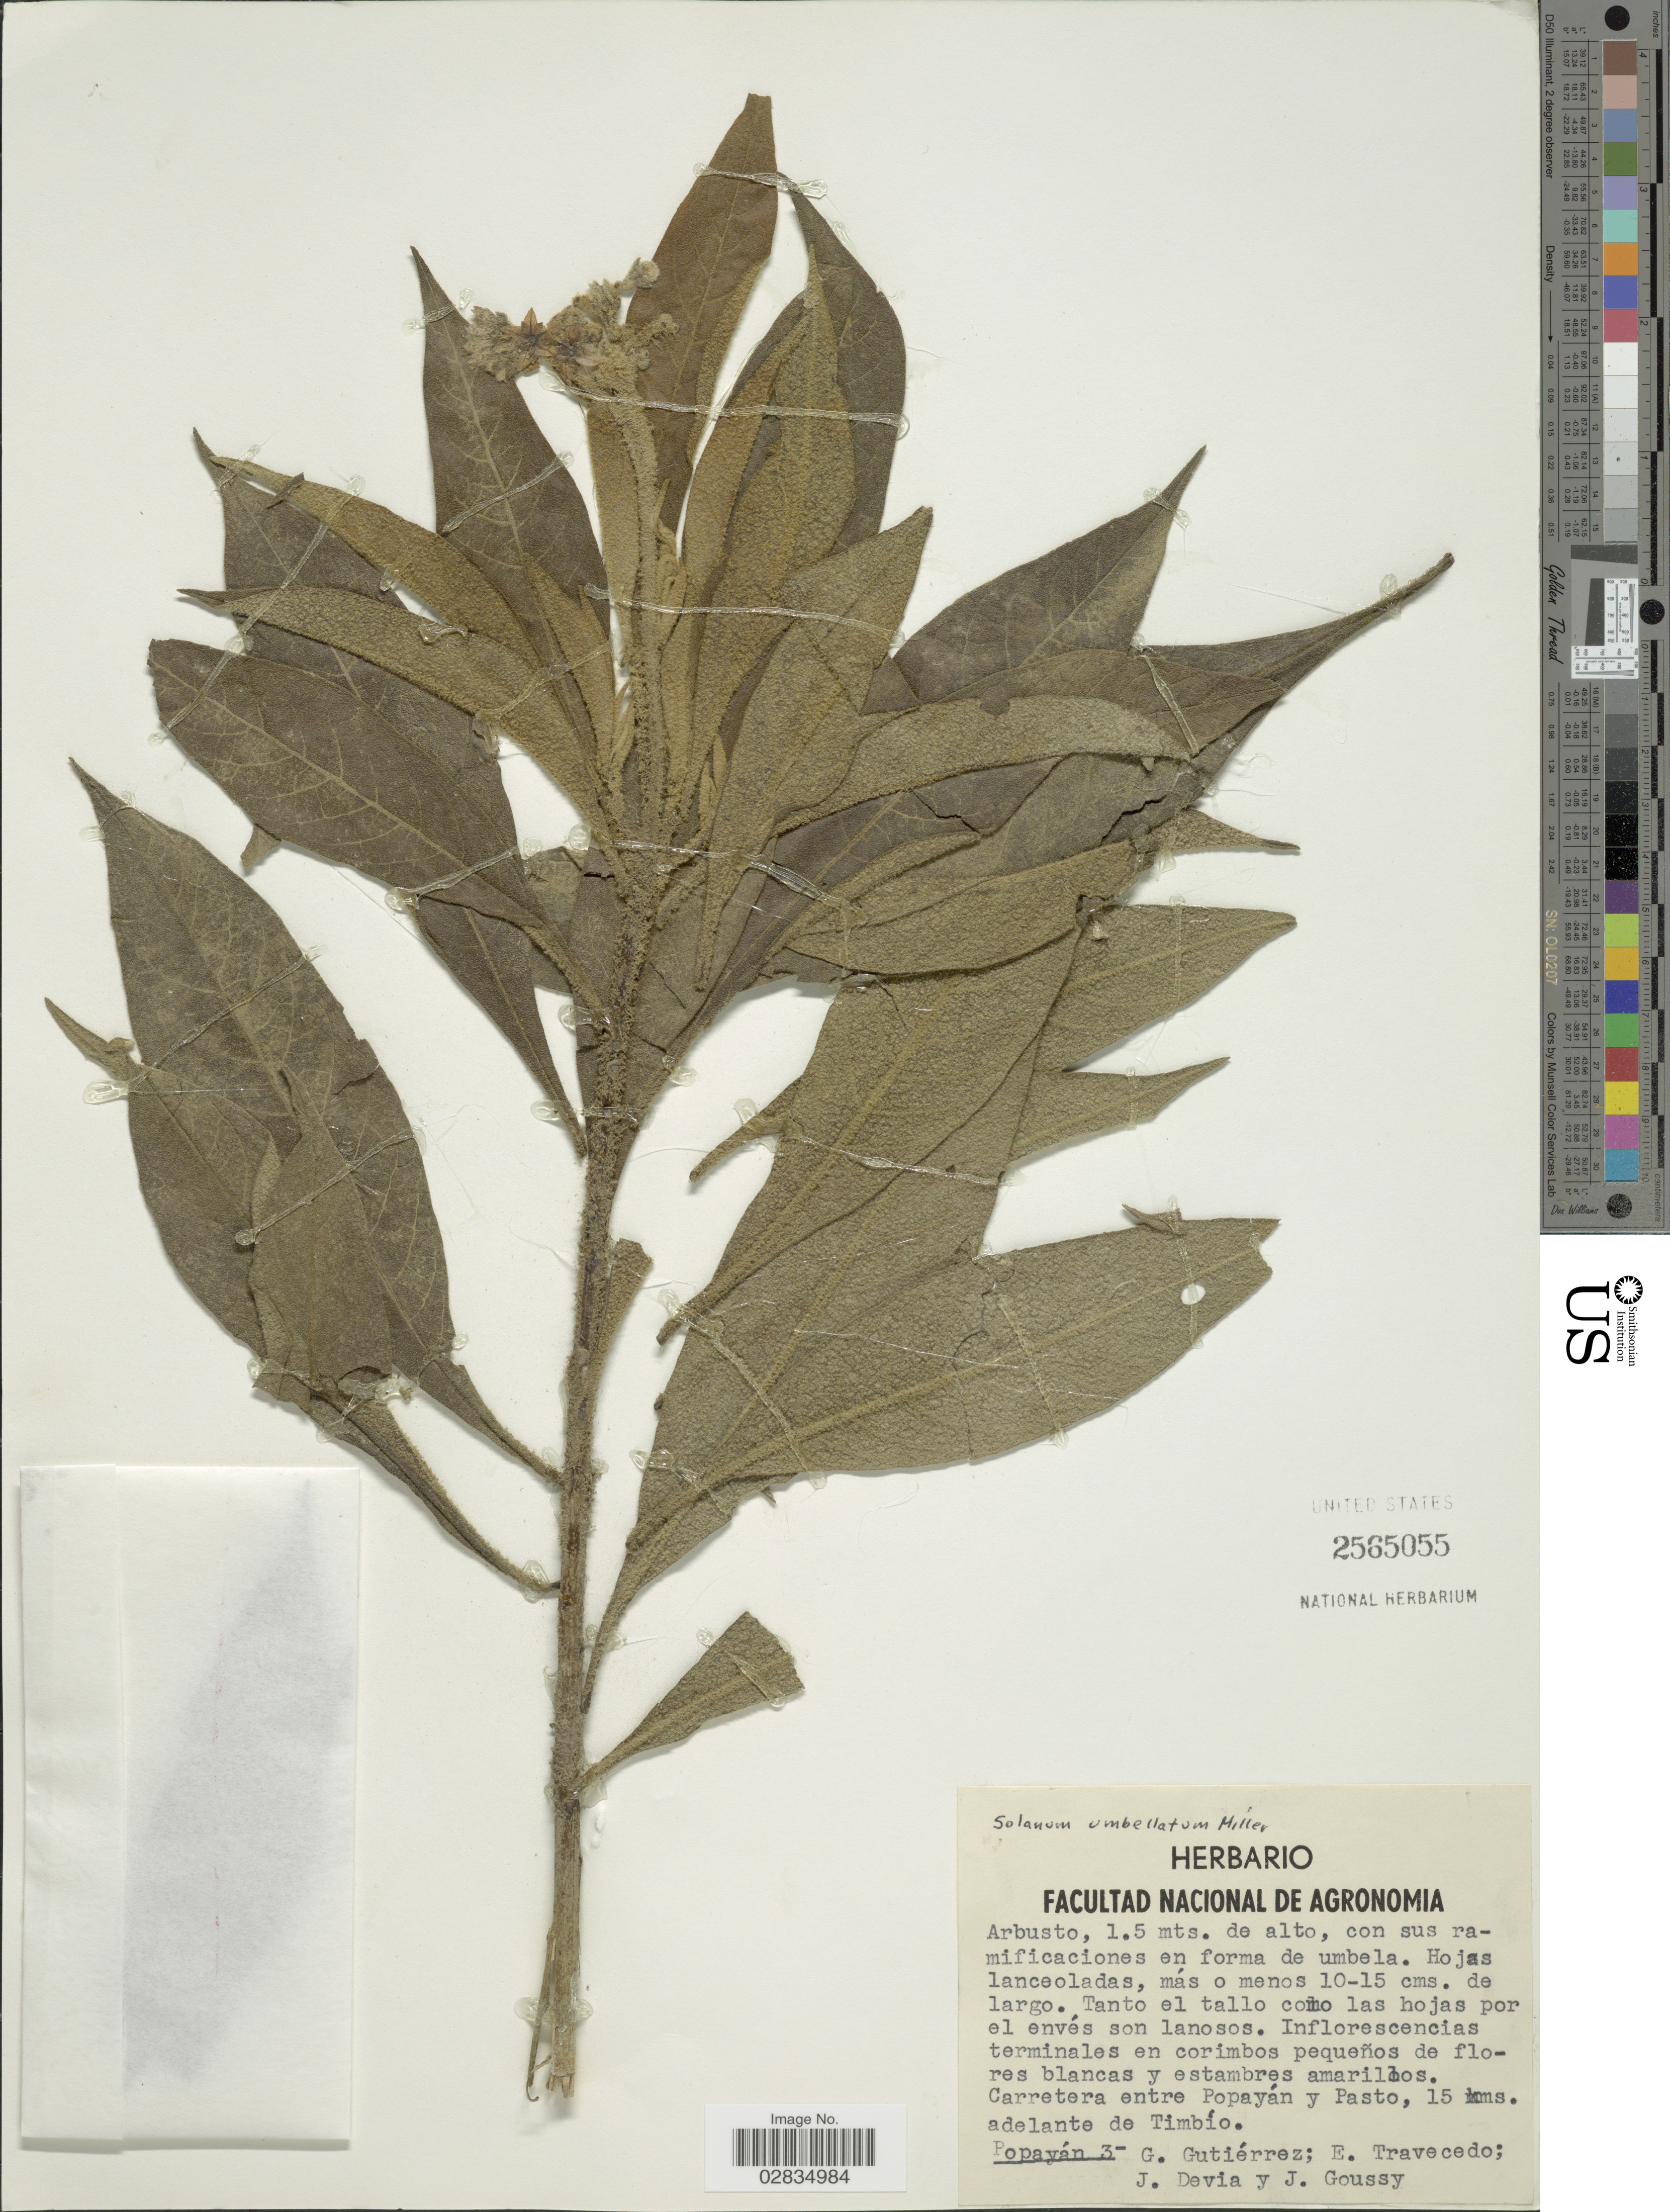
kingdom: Plantae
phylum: Tracheophyta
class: Magnoliopsida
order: Solanales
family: Solanaceae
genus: Solanum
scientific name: Solanum umbellatum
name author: Mill.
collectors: G. Gutiérrez, E. Travecedo, J. Devia & J. Goussy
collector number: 3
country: Colombia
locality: Carretera entre Popayán y Pasto, 15 kms. adelante de Timbío, Popayán.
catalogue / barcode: US 2565055